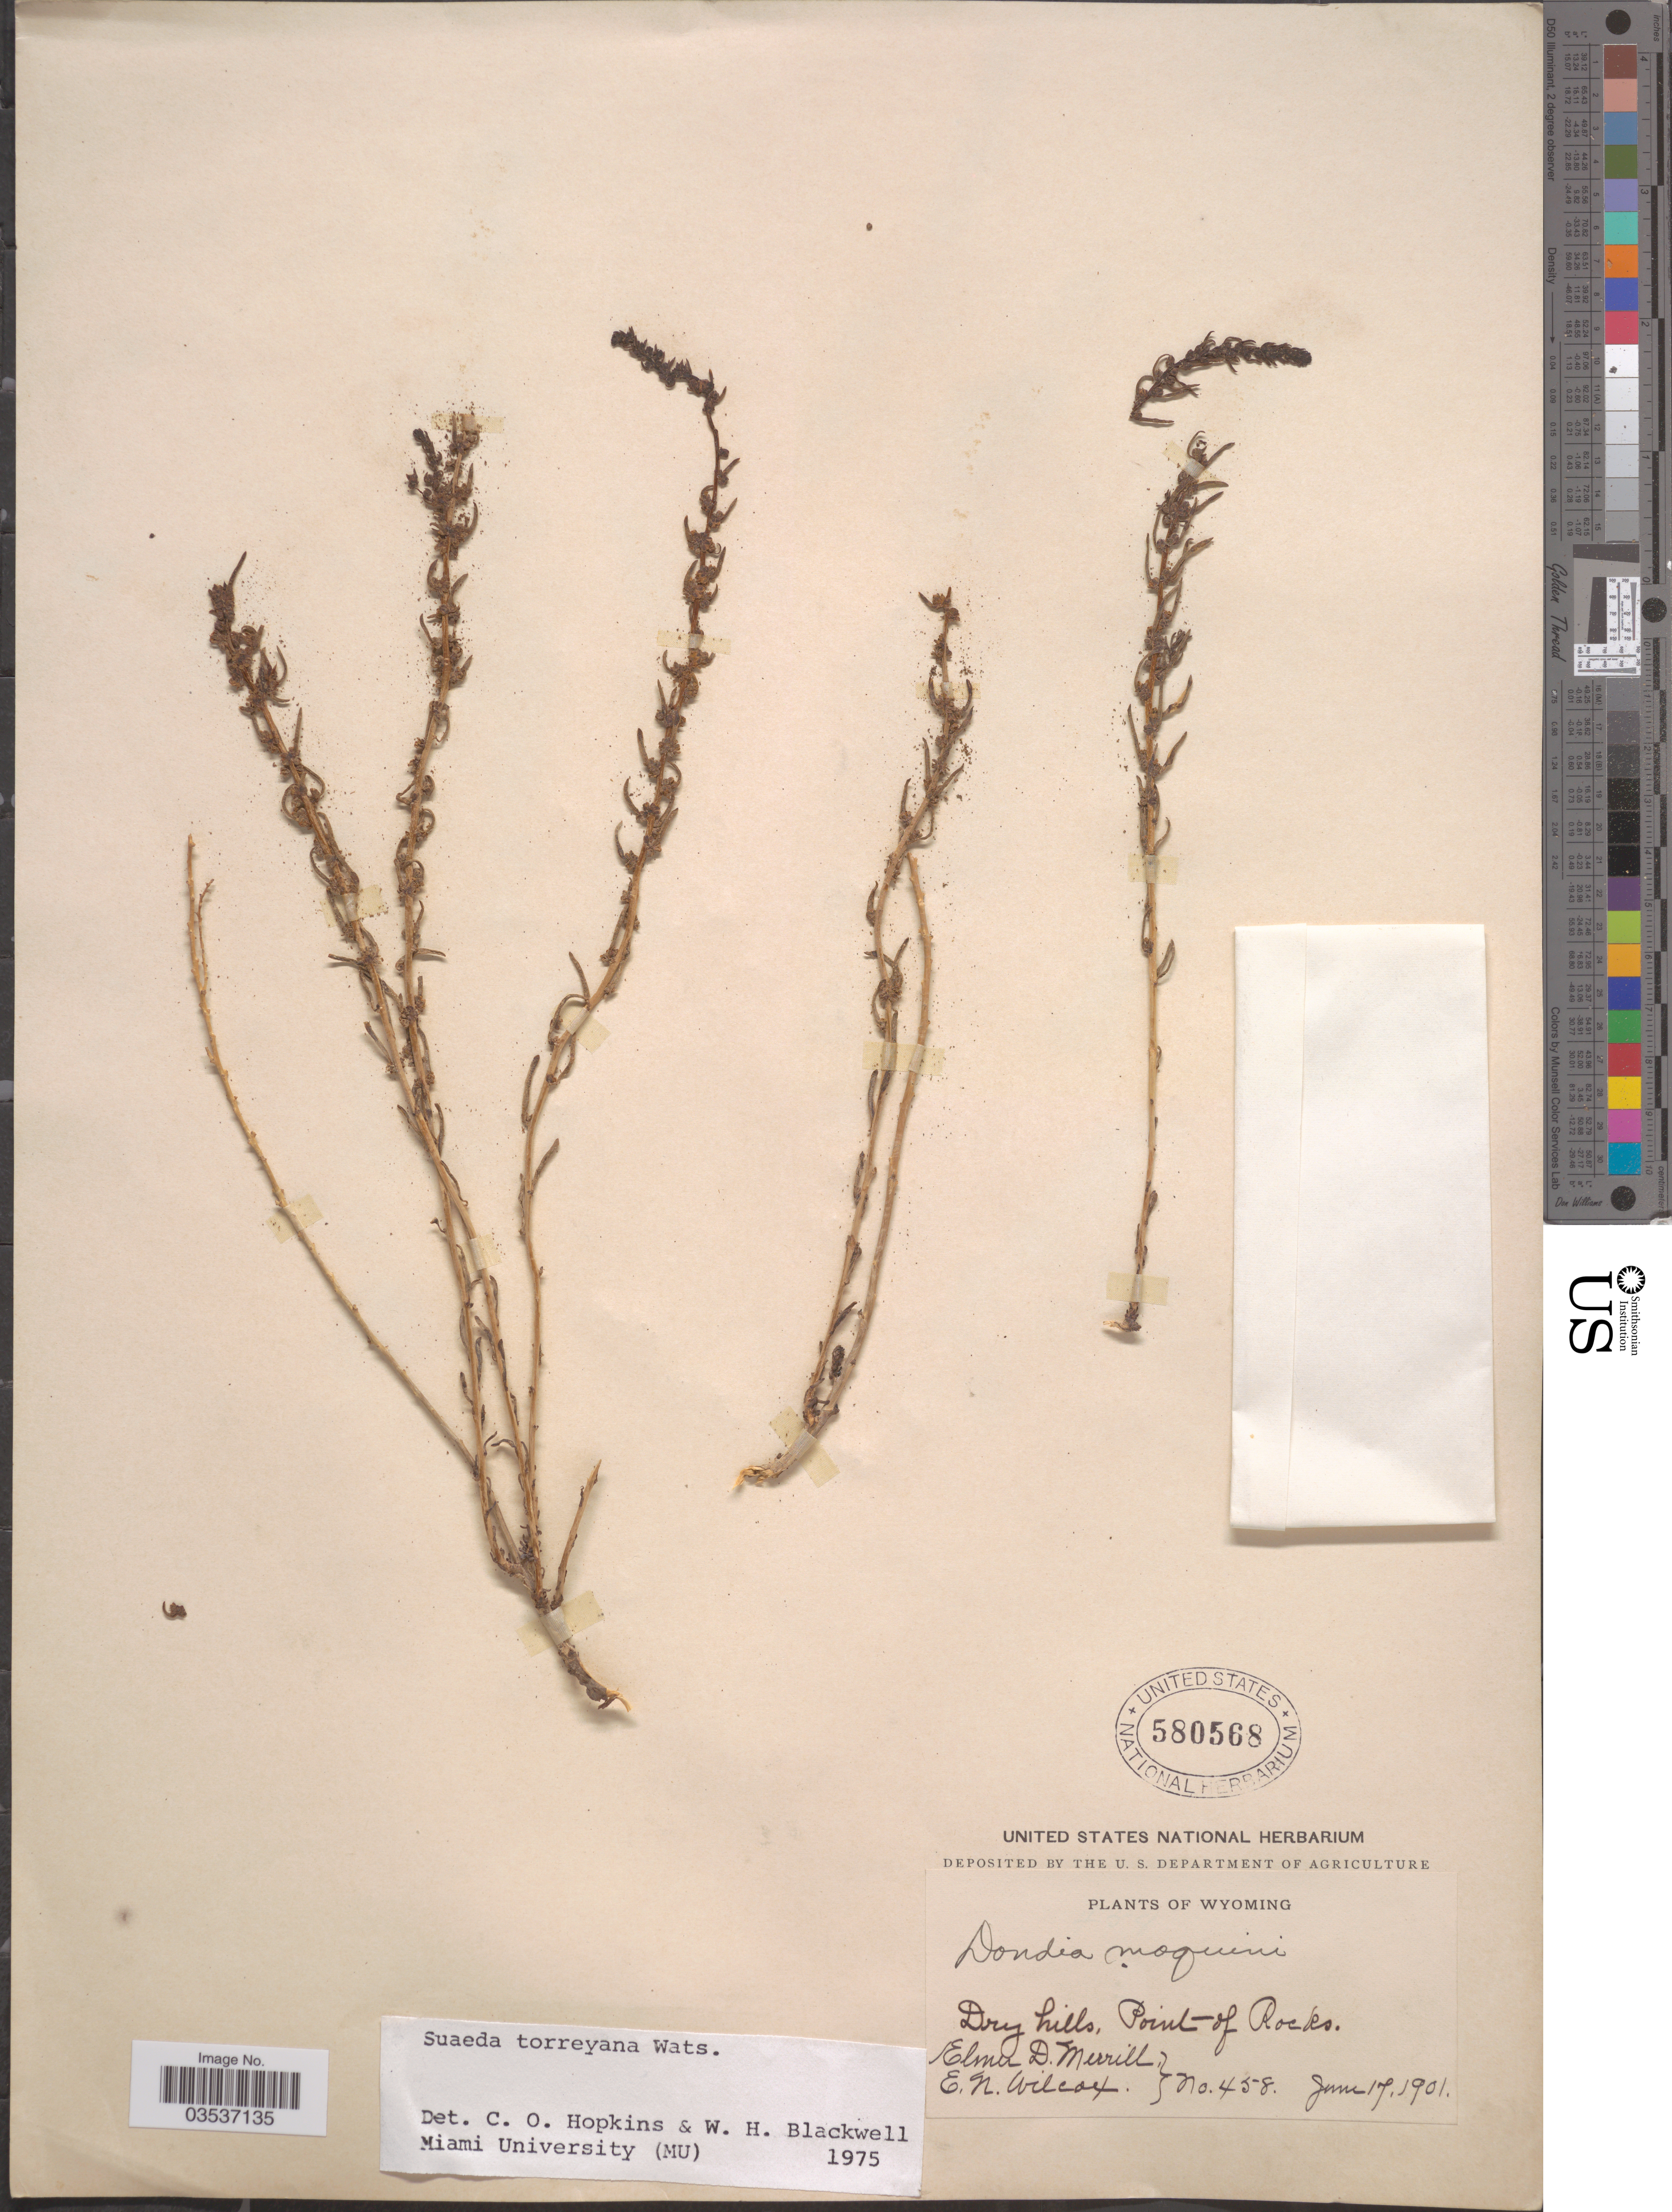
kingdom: Plantae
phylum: Tracheophyta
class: Magnoliopsida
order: Caryophyllales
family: Amaranthaceae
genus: Suaeda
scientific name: Suaeda torreyana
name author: S. Watson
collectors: E. D. Merrill & E. Wilcox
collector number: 458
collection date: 1901-06-17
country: United States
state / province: Wyoming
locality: Point of Rocks.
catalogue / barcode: US 580568